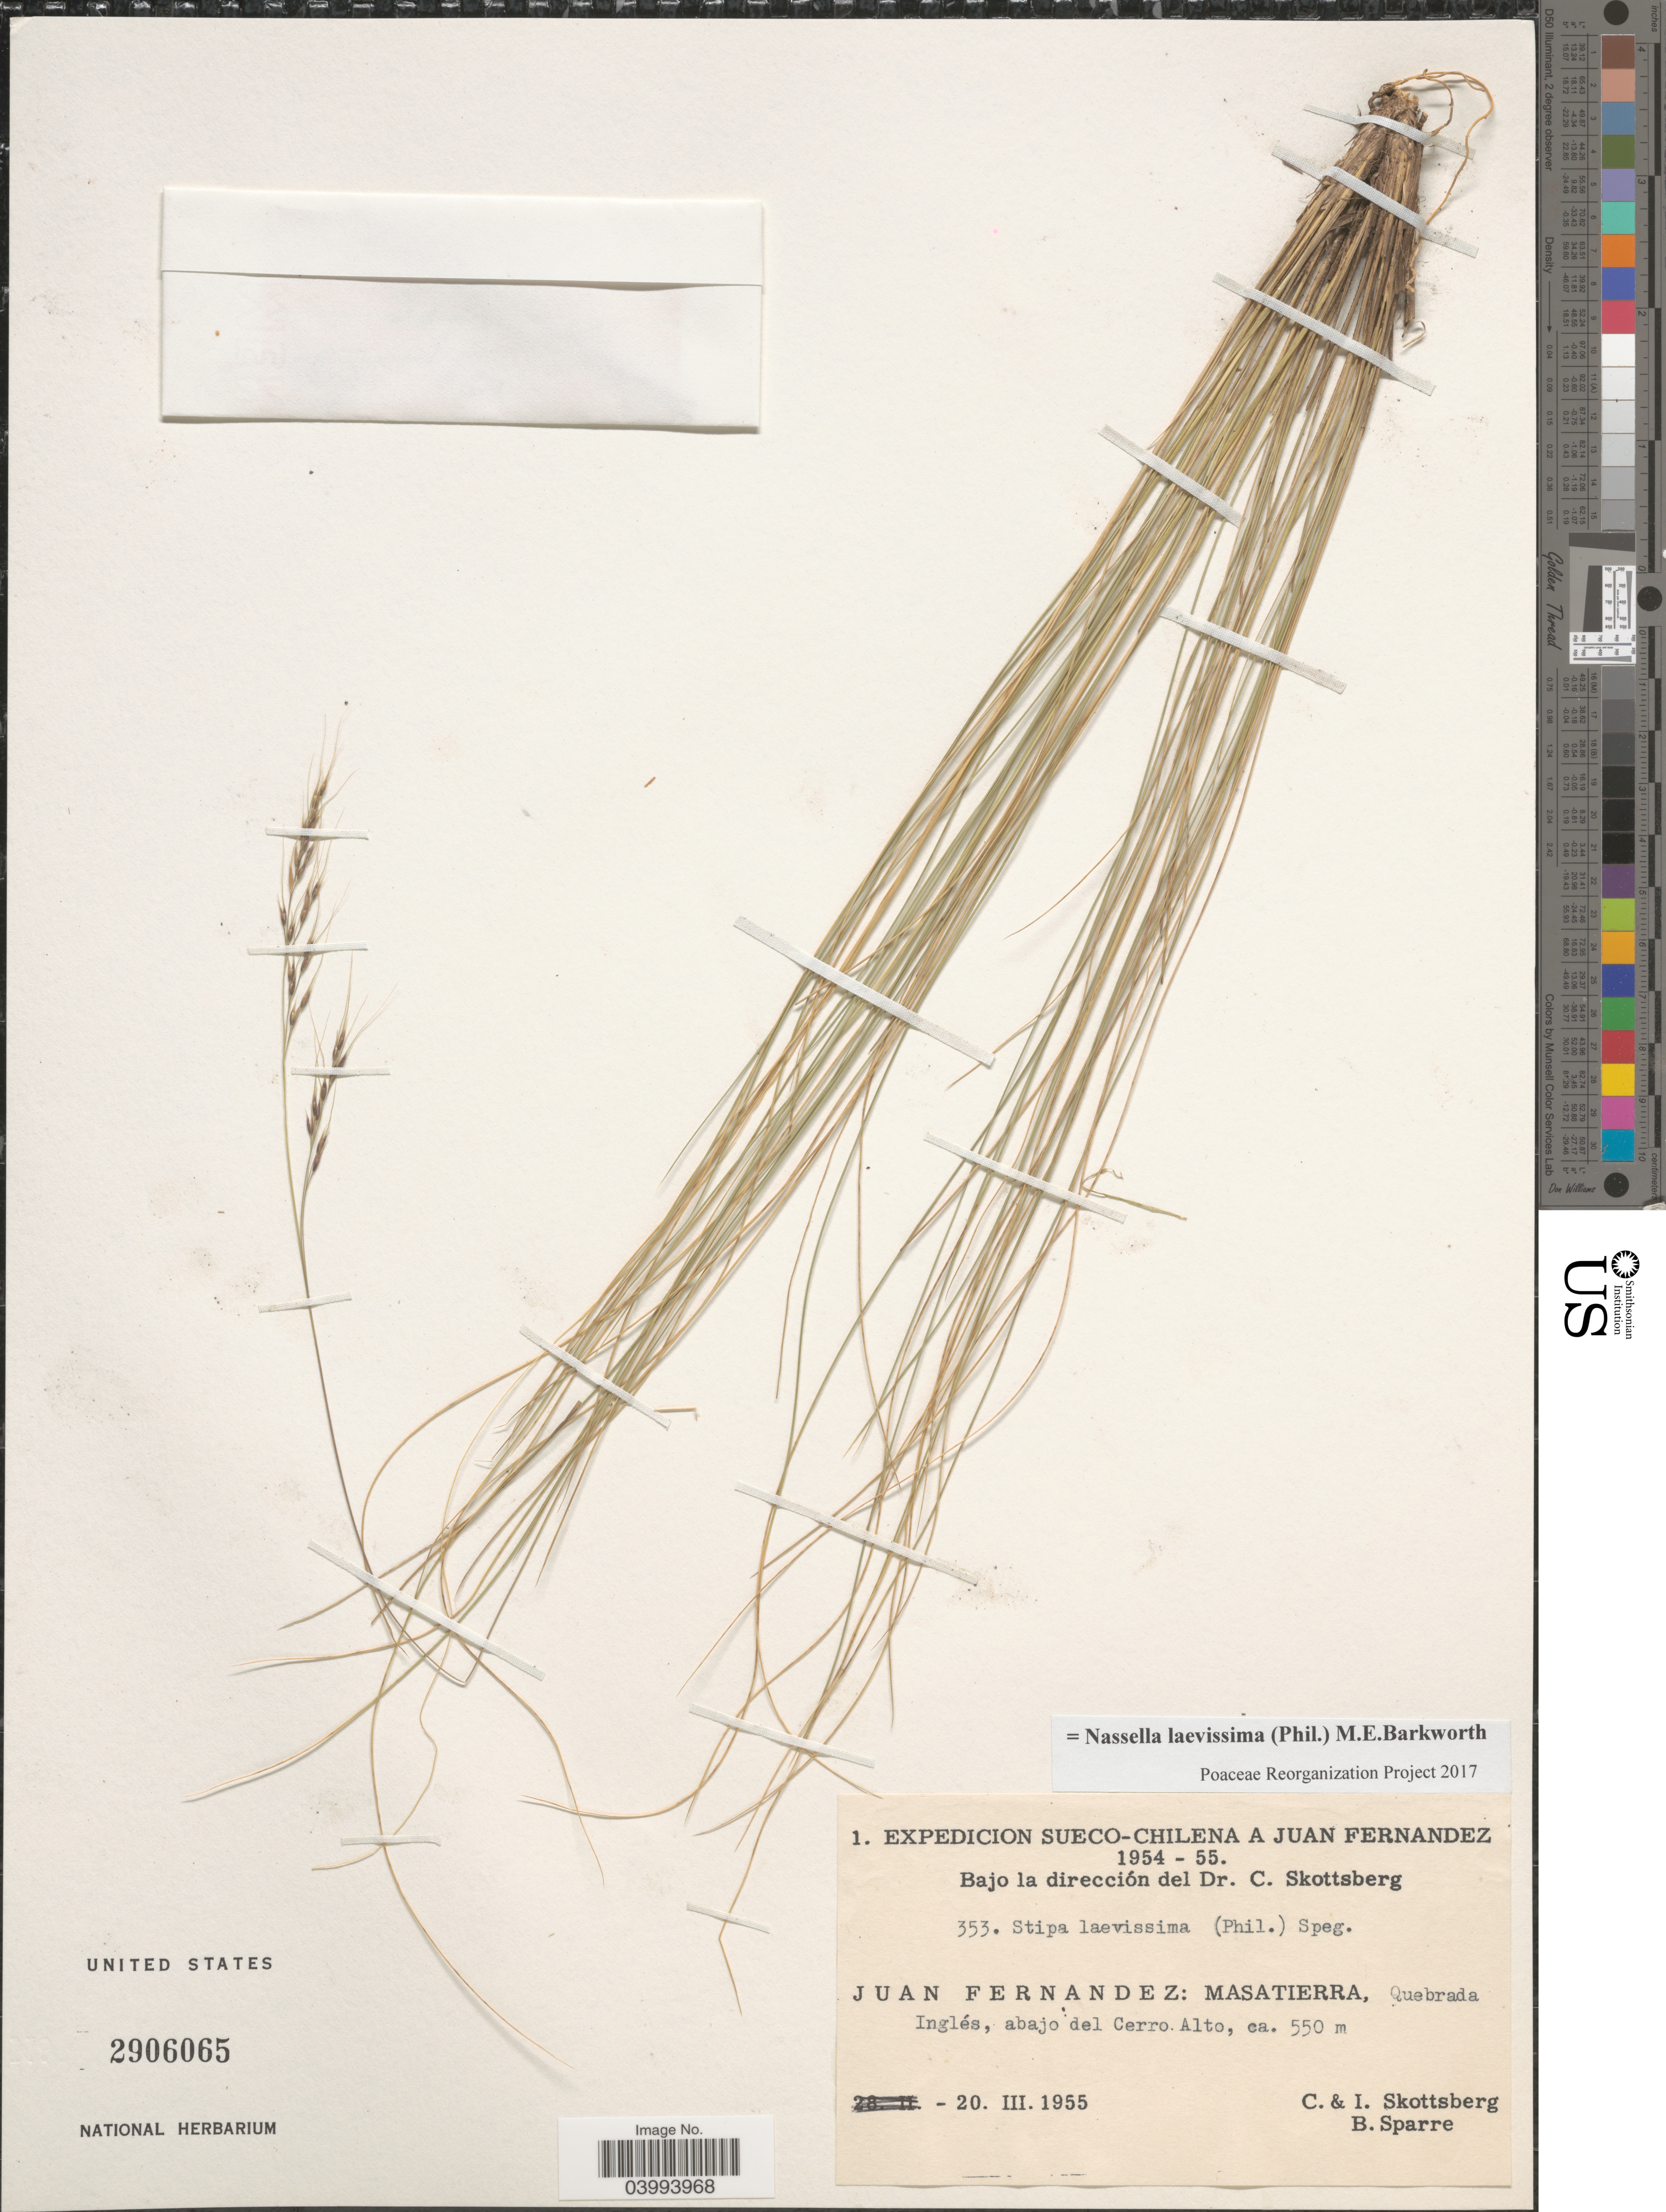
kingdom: Plantae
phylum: Tracheophyta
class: Liliopsida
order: Poales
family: Poaceae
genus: Nassella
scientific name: Nassella laevissima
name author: (Phil.) Barkworth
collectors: C. Skottsberg, I. Skottsberg & B. Sparre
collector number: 353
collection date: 1955-03-20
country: Chile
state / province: Valparaíso (V)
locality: Sueco-Chilena a Juan Fernandez. Juan Fernandez: Masatierra, Quebrada Inglés, abajo del Cerro Alto.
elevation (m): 550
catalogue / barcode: US 2906065